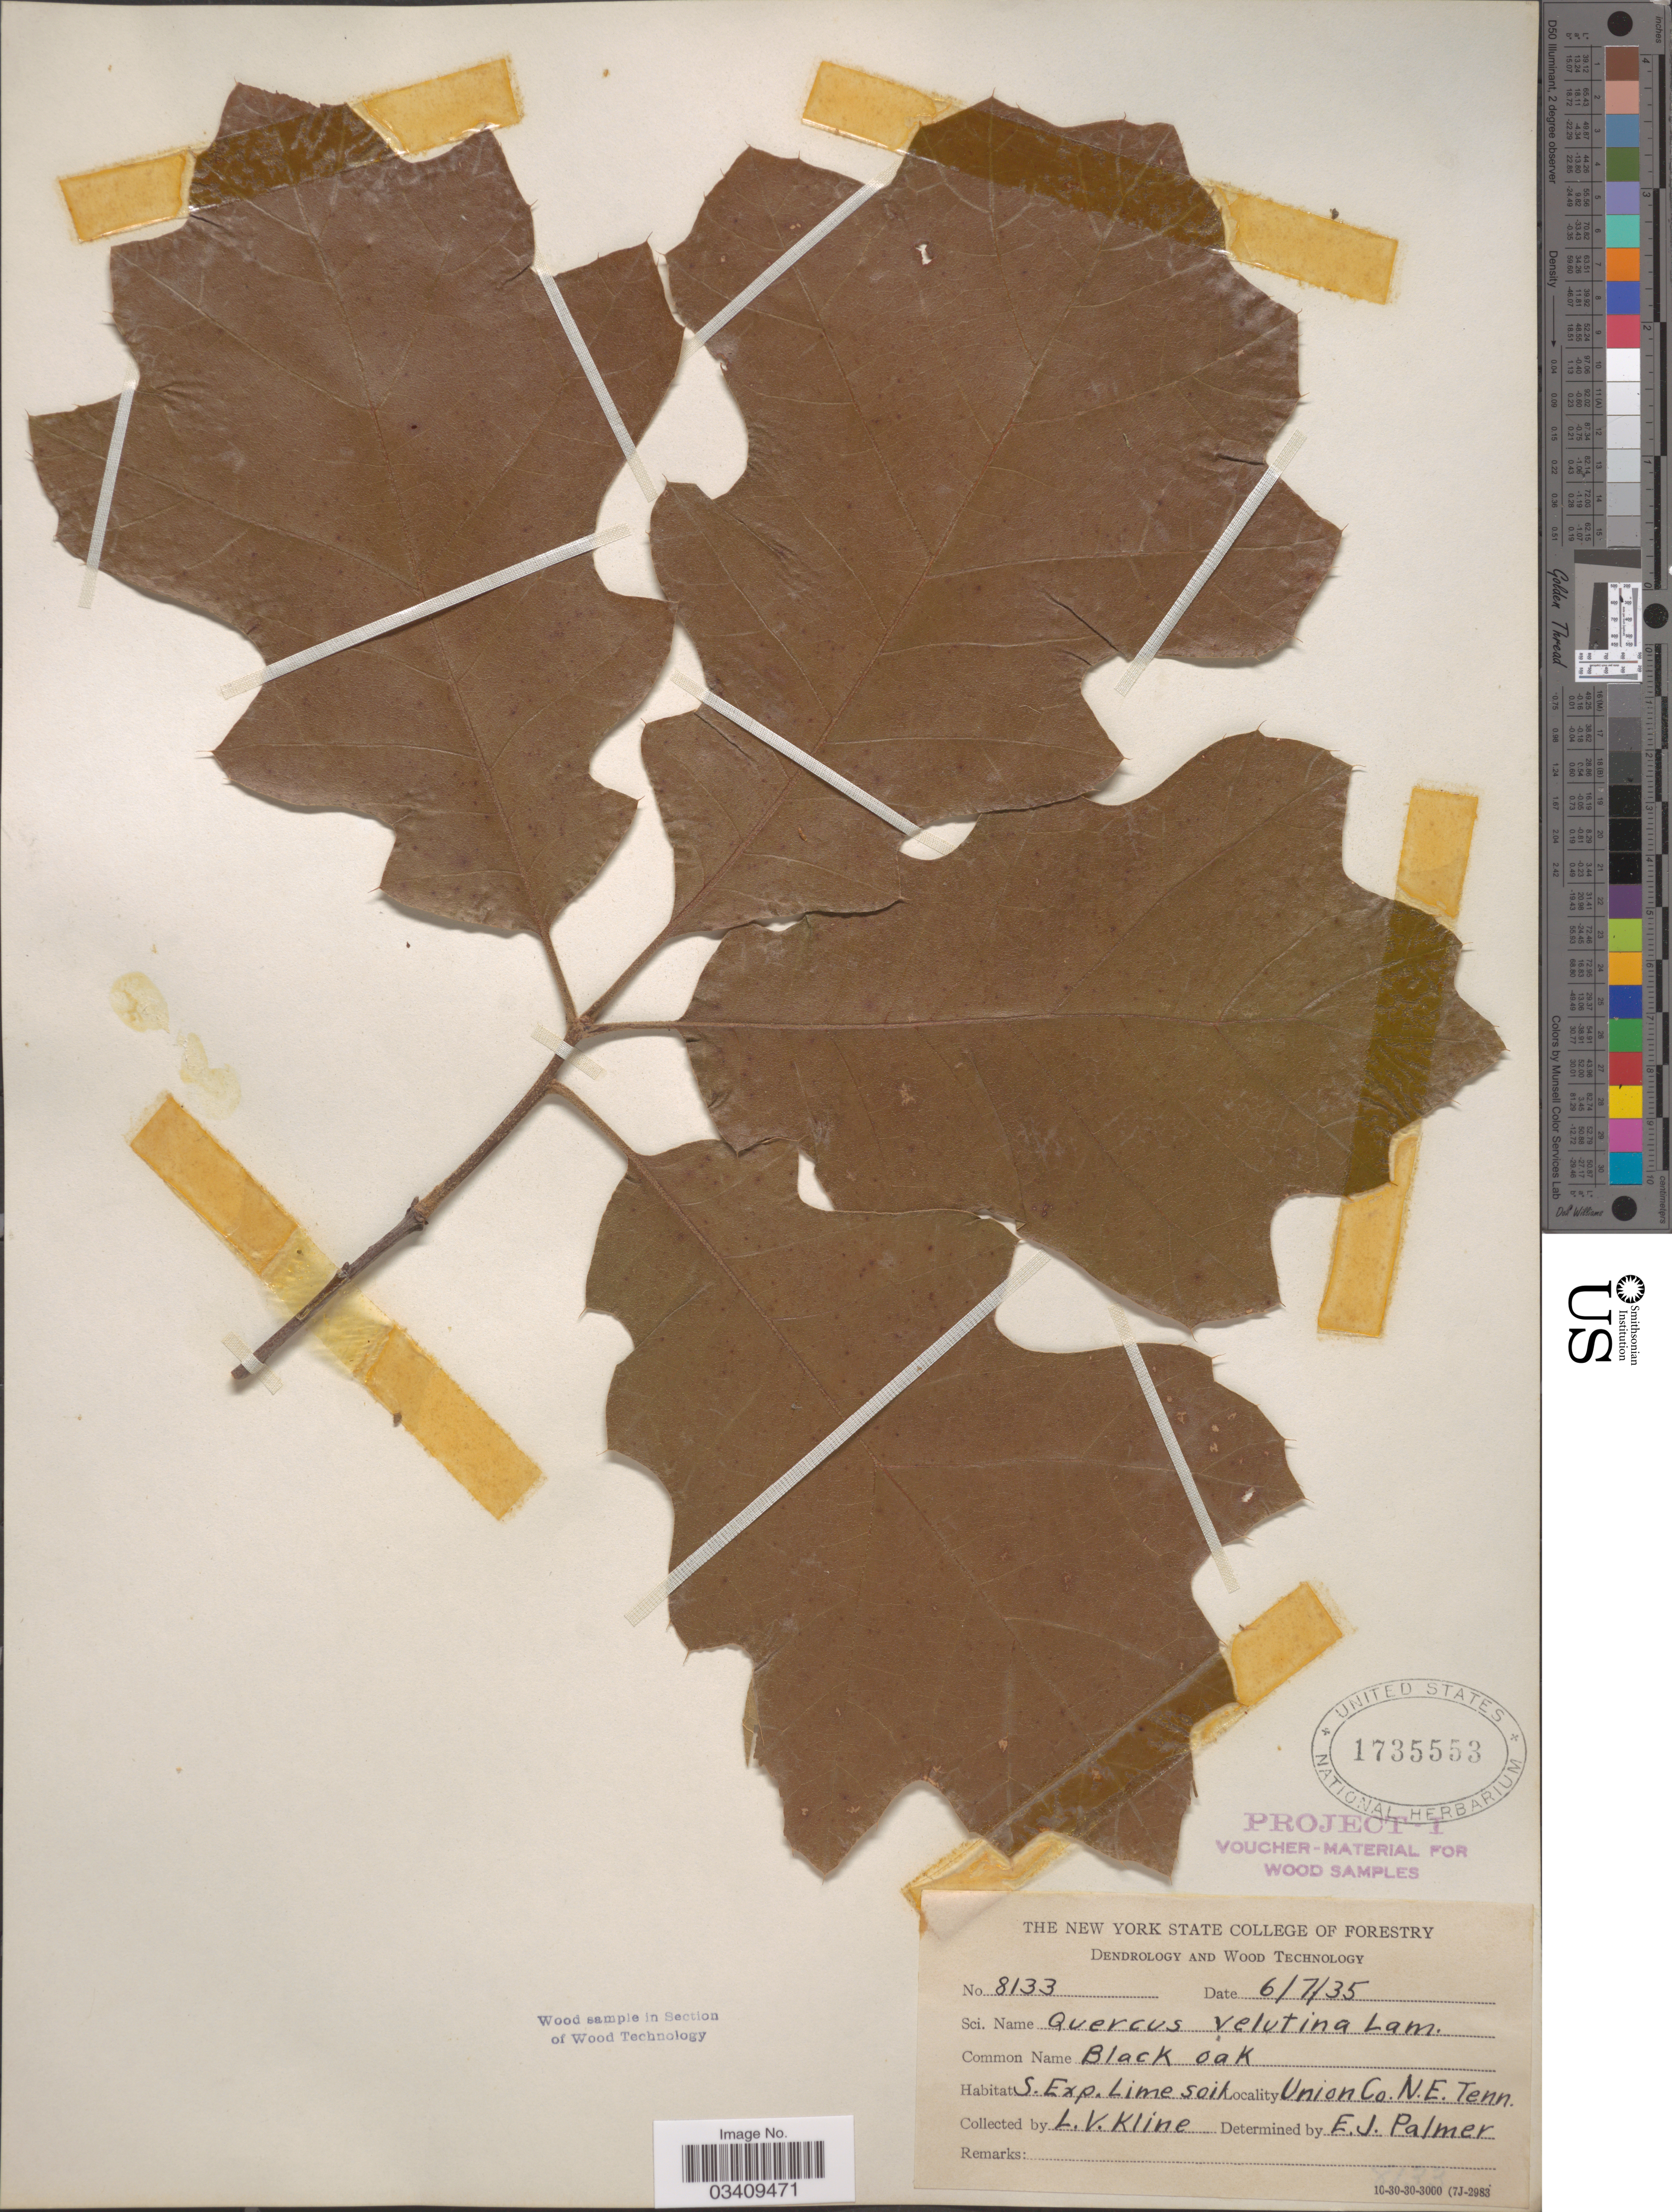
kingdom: Plantae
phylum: Tracheophyta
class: Magnoliopsida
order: Fagales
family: Fagaceae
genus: Quercus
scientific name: Quercus velutina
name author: Lam.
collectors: L. Kline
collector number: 8133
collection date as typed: Transcribed d/m/y: 7/6/35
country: United States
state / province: Tennessee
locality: Union Co. N. E. Tenn.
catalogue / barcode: US 1735553